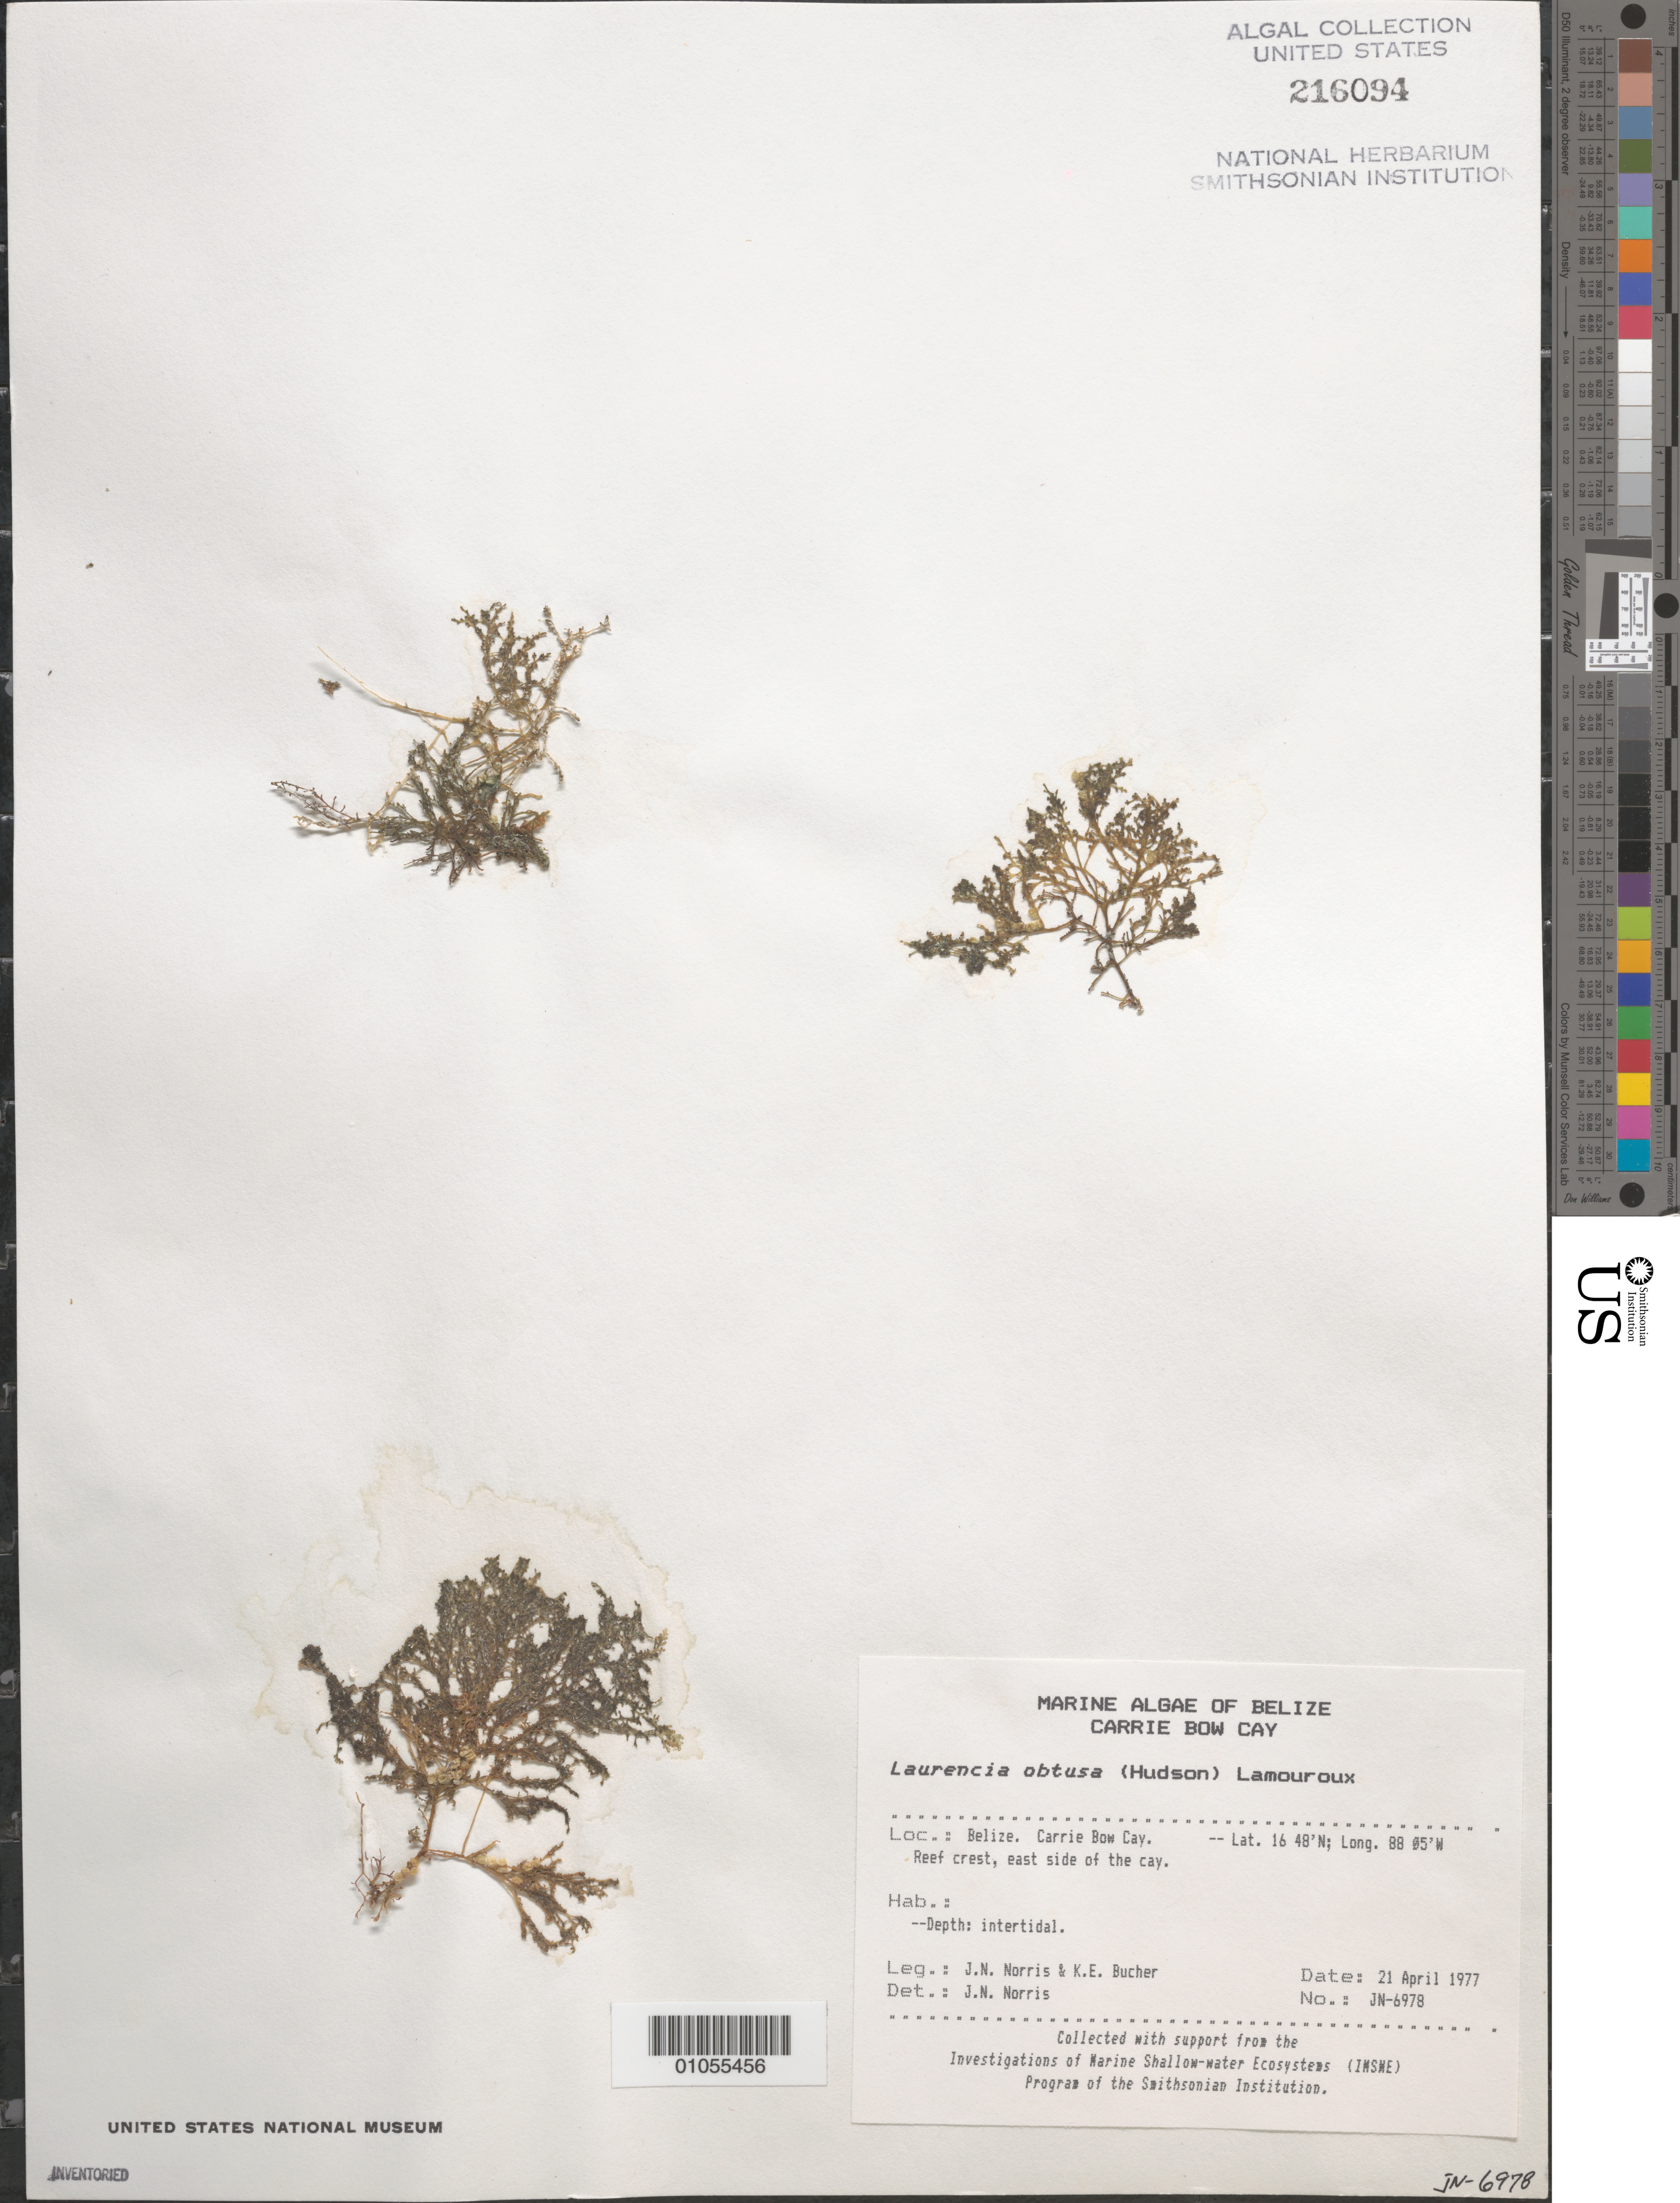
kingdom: Plantae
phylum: Rhodophyta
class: Florideophyceae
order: Ceramiales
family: Rhodomelaceae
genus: Laurencia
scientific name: Laurencia obtusa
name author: (Huds.) J.V.Lamouroux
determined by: Norris, James N.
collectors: J. N. Norris & K. E. Bucher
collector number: JN-6978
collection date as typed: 21 Apr 1977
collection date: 1977-04-21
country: Belize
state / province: Stann Creek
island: Carrie Bow Cay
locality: Reef crest, east side of cay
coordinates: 16 48'N, 88 05'W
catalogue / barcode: US 216094